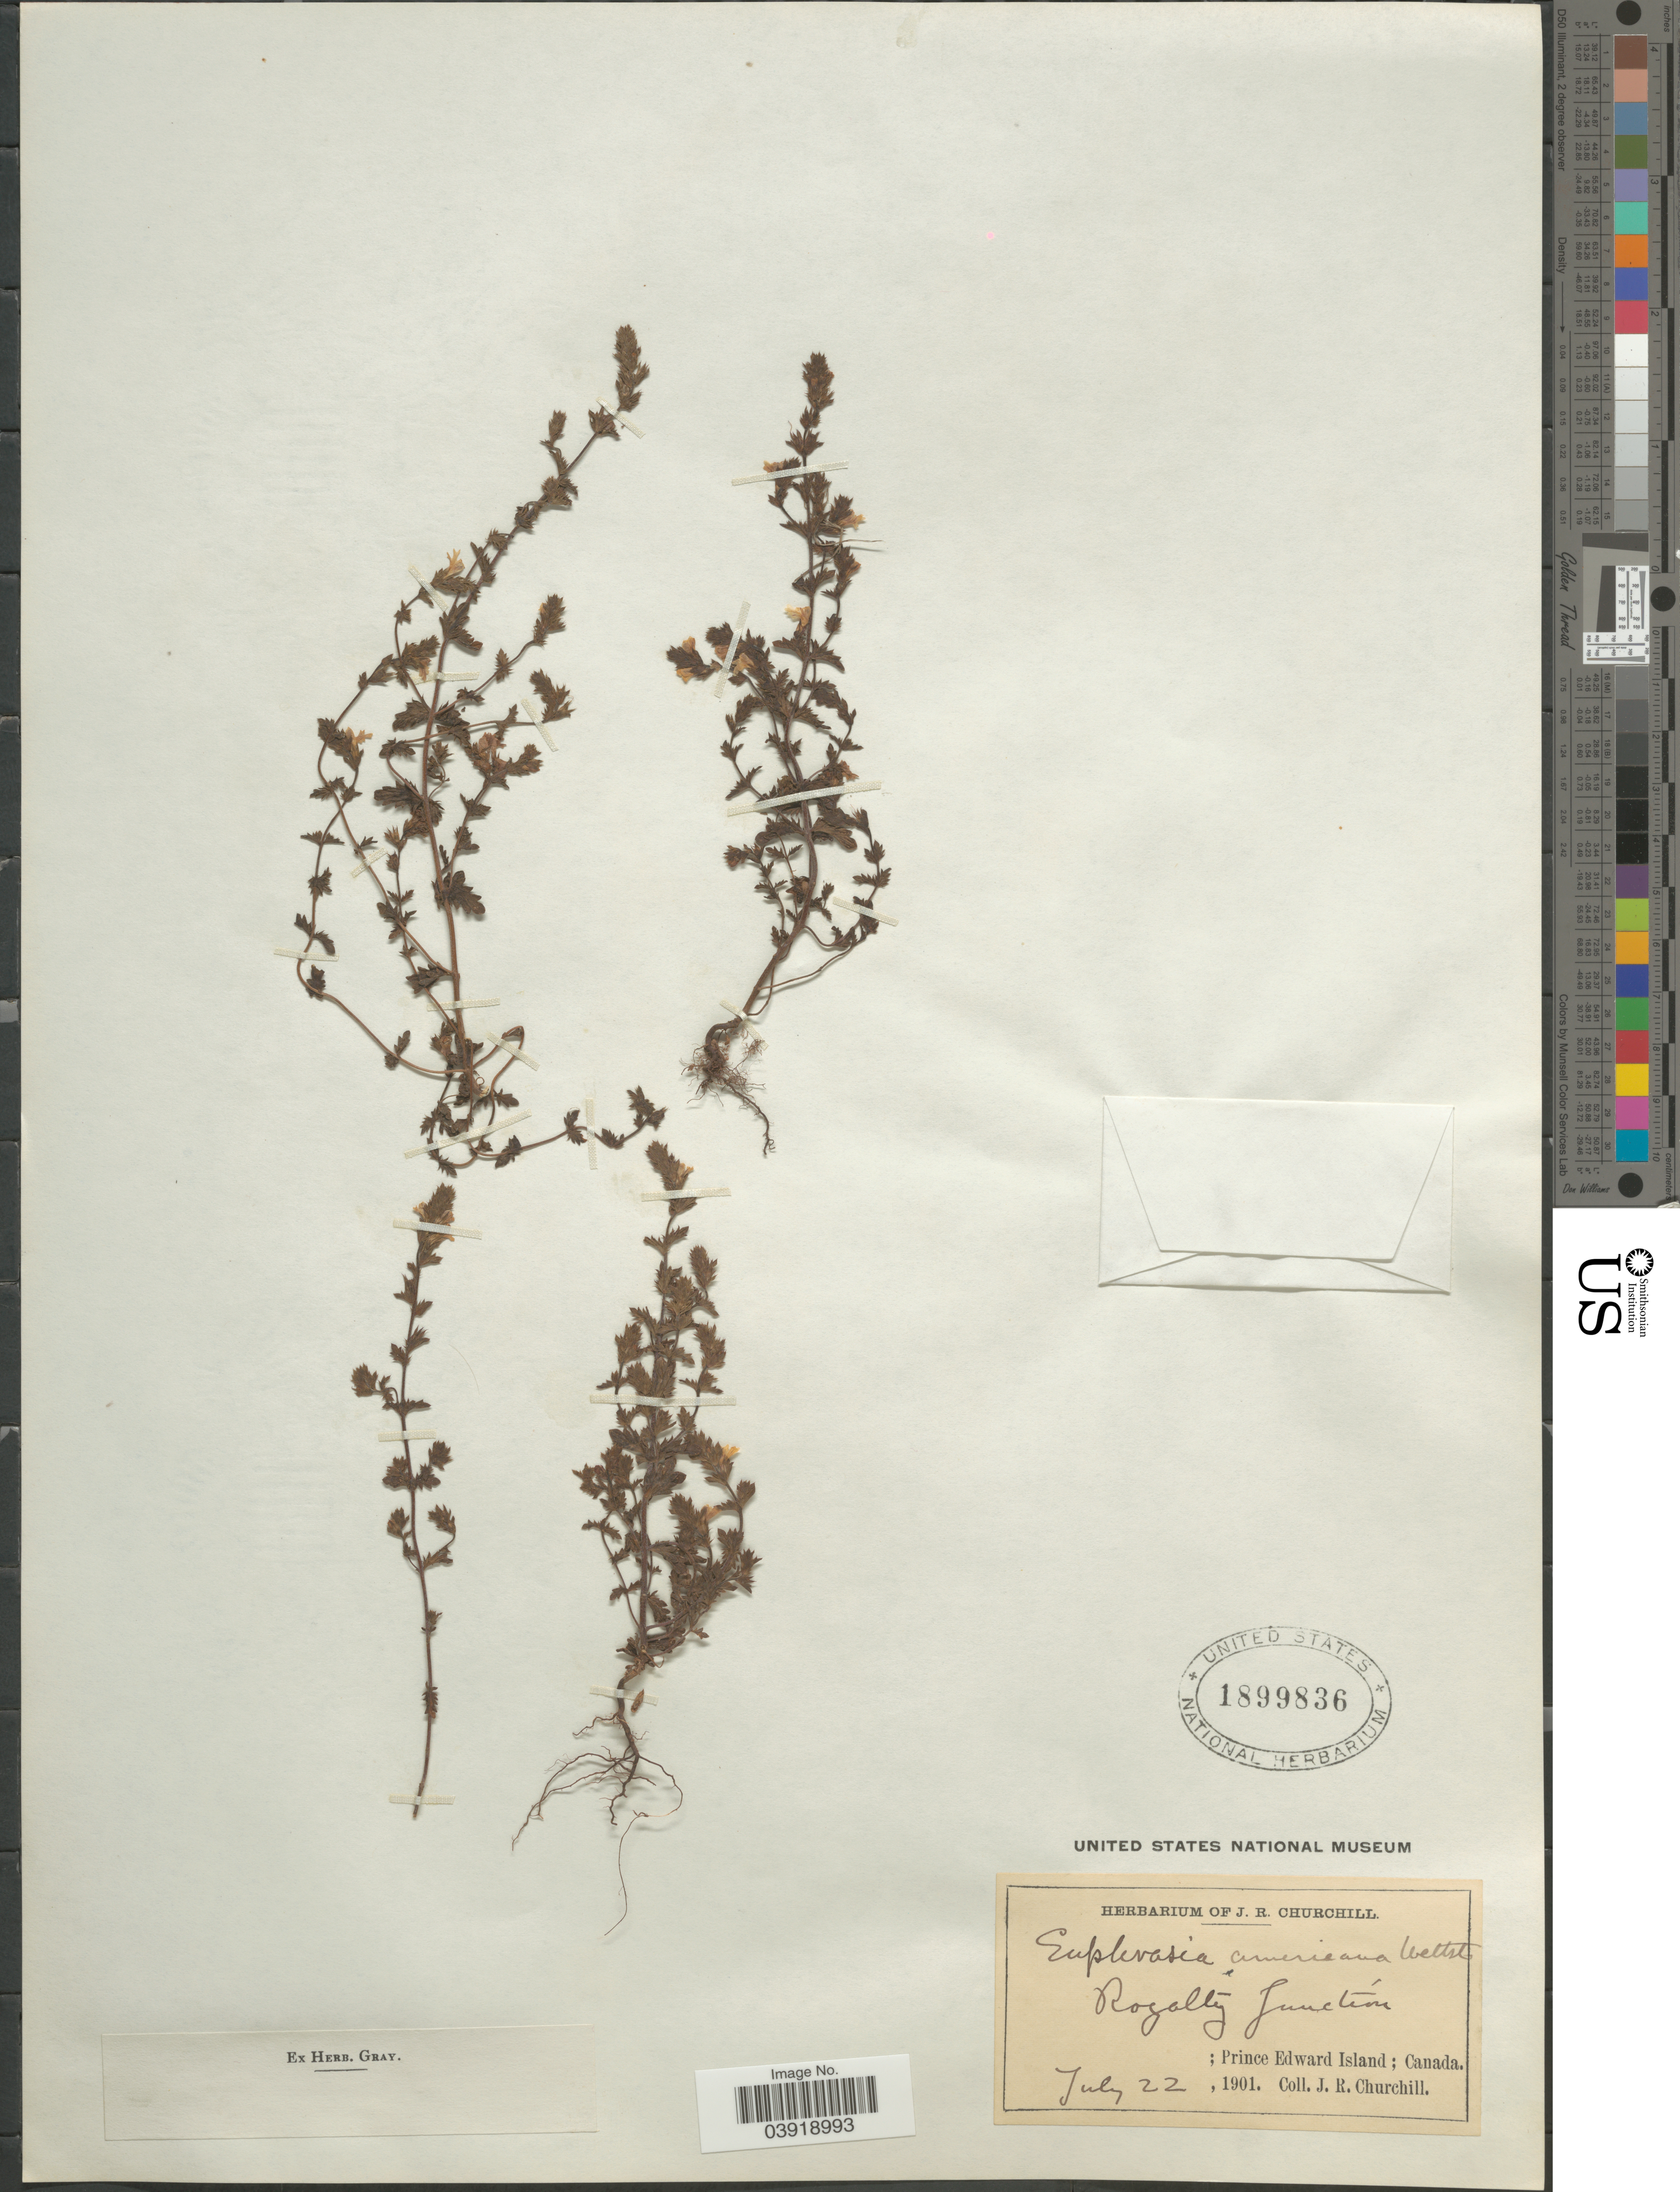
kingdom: Plantae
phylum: Tracheophyta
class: Magnoliopsida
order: Lamiales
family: Orobanchaceae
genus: Euphrasia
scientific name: Euphrasia americana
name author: Wettst.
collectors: J. Churchill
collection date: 1901-07-22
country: Canada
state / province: Prince Edward Island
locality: Royalty Junction.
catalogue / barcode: US 1899836